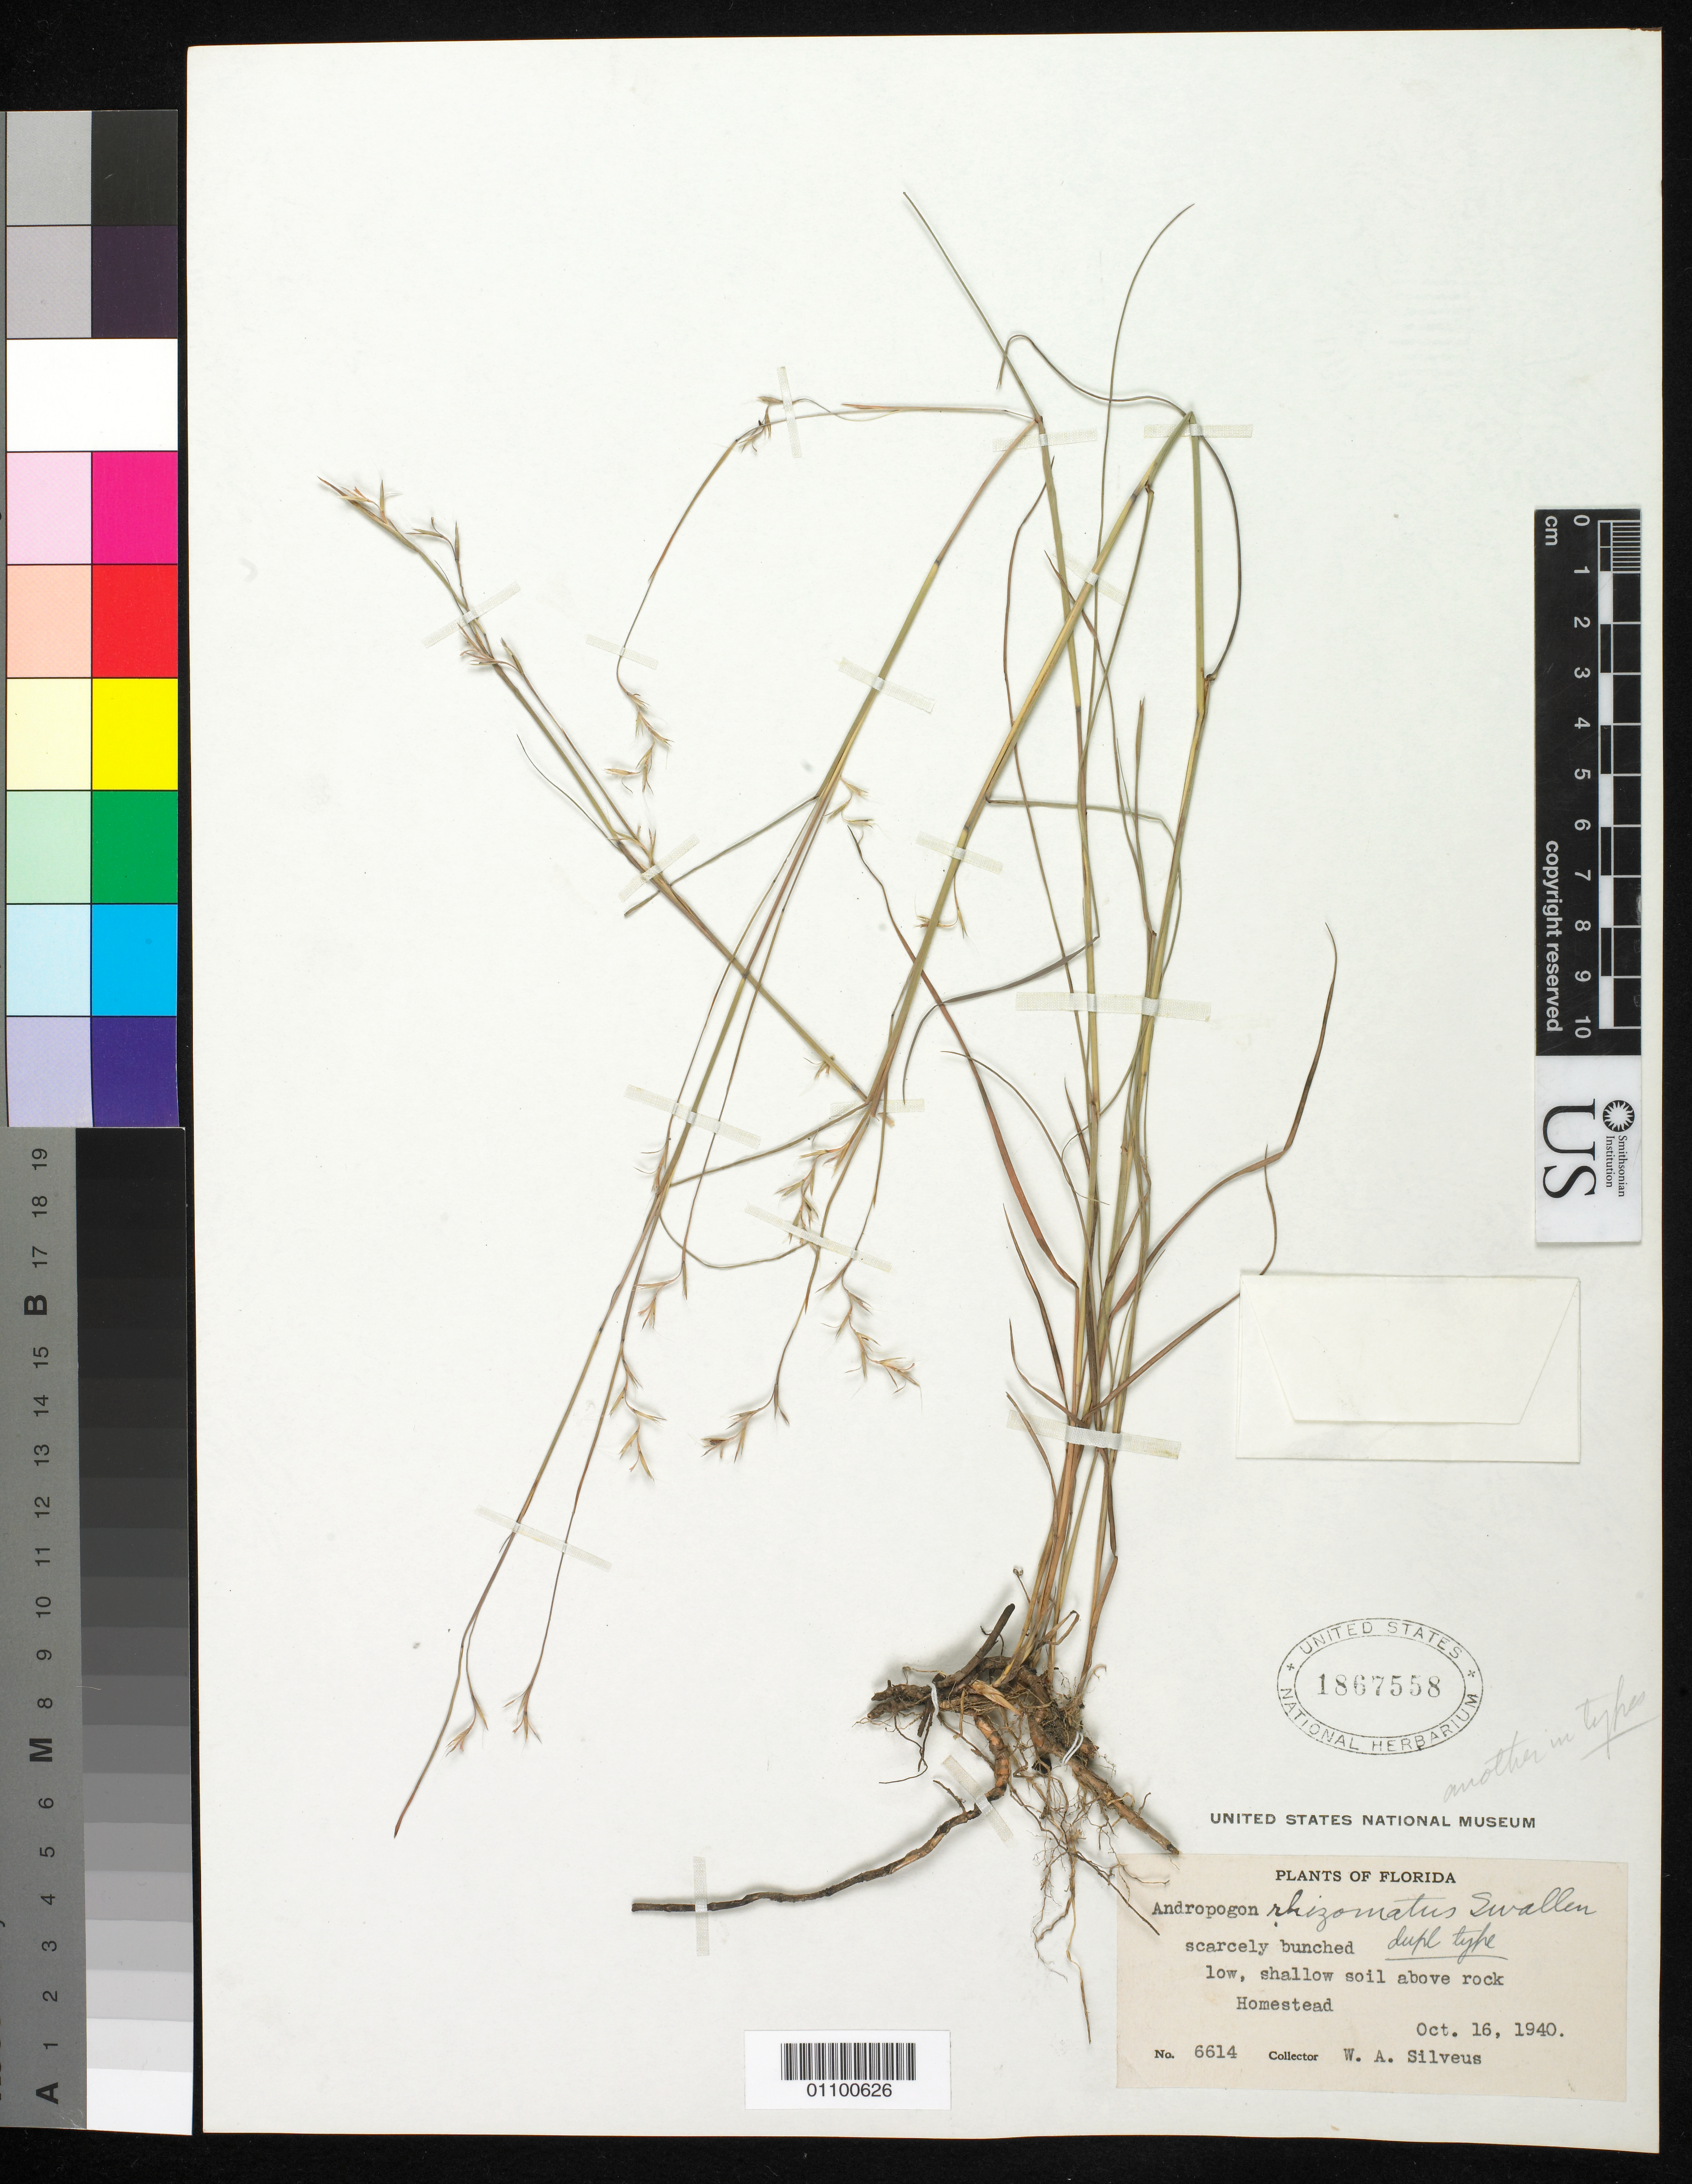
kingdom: Plantae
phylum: Tracheophyta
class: Liliopsida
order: Poales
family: Poaceae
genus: Andropogon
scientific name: Andropogon rhizomatus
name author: Swallen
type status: Isotype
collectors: W. Silveus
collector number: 6614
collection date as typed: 16 Oct 1940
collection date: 1940-10-16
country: United States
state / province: Florida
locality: Homestead.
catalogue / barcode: US 1867558